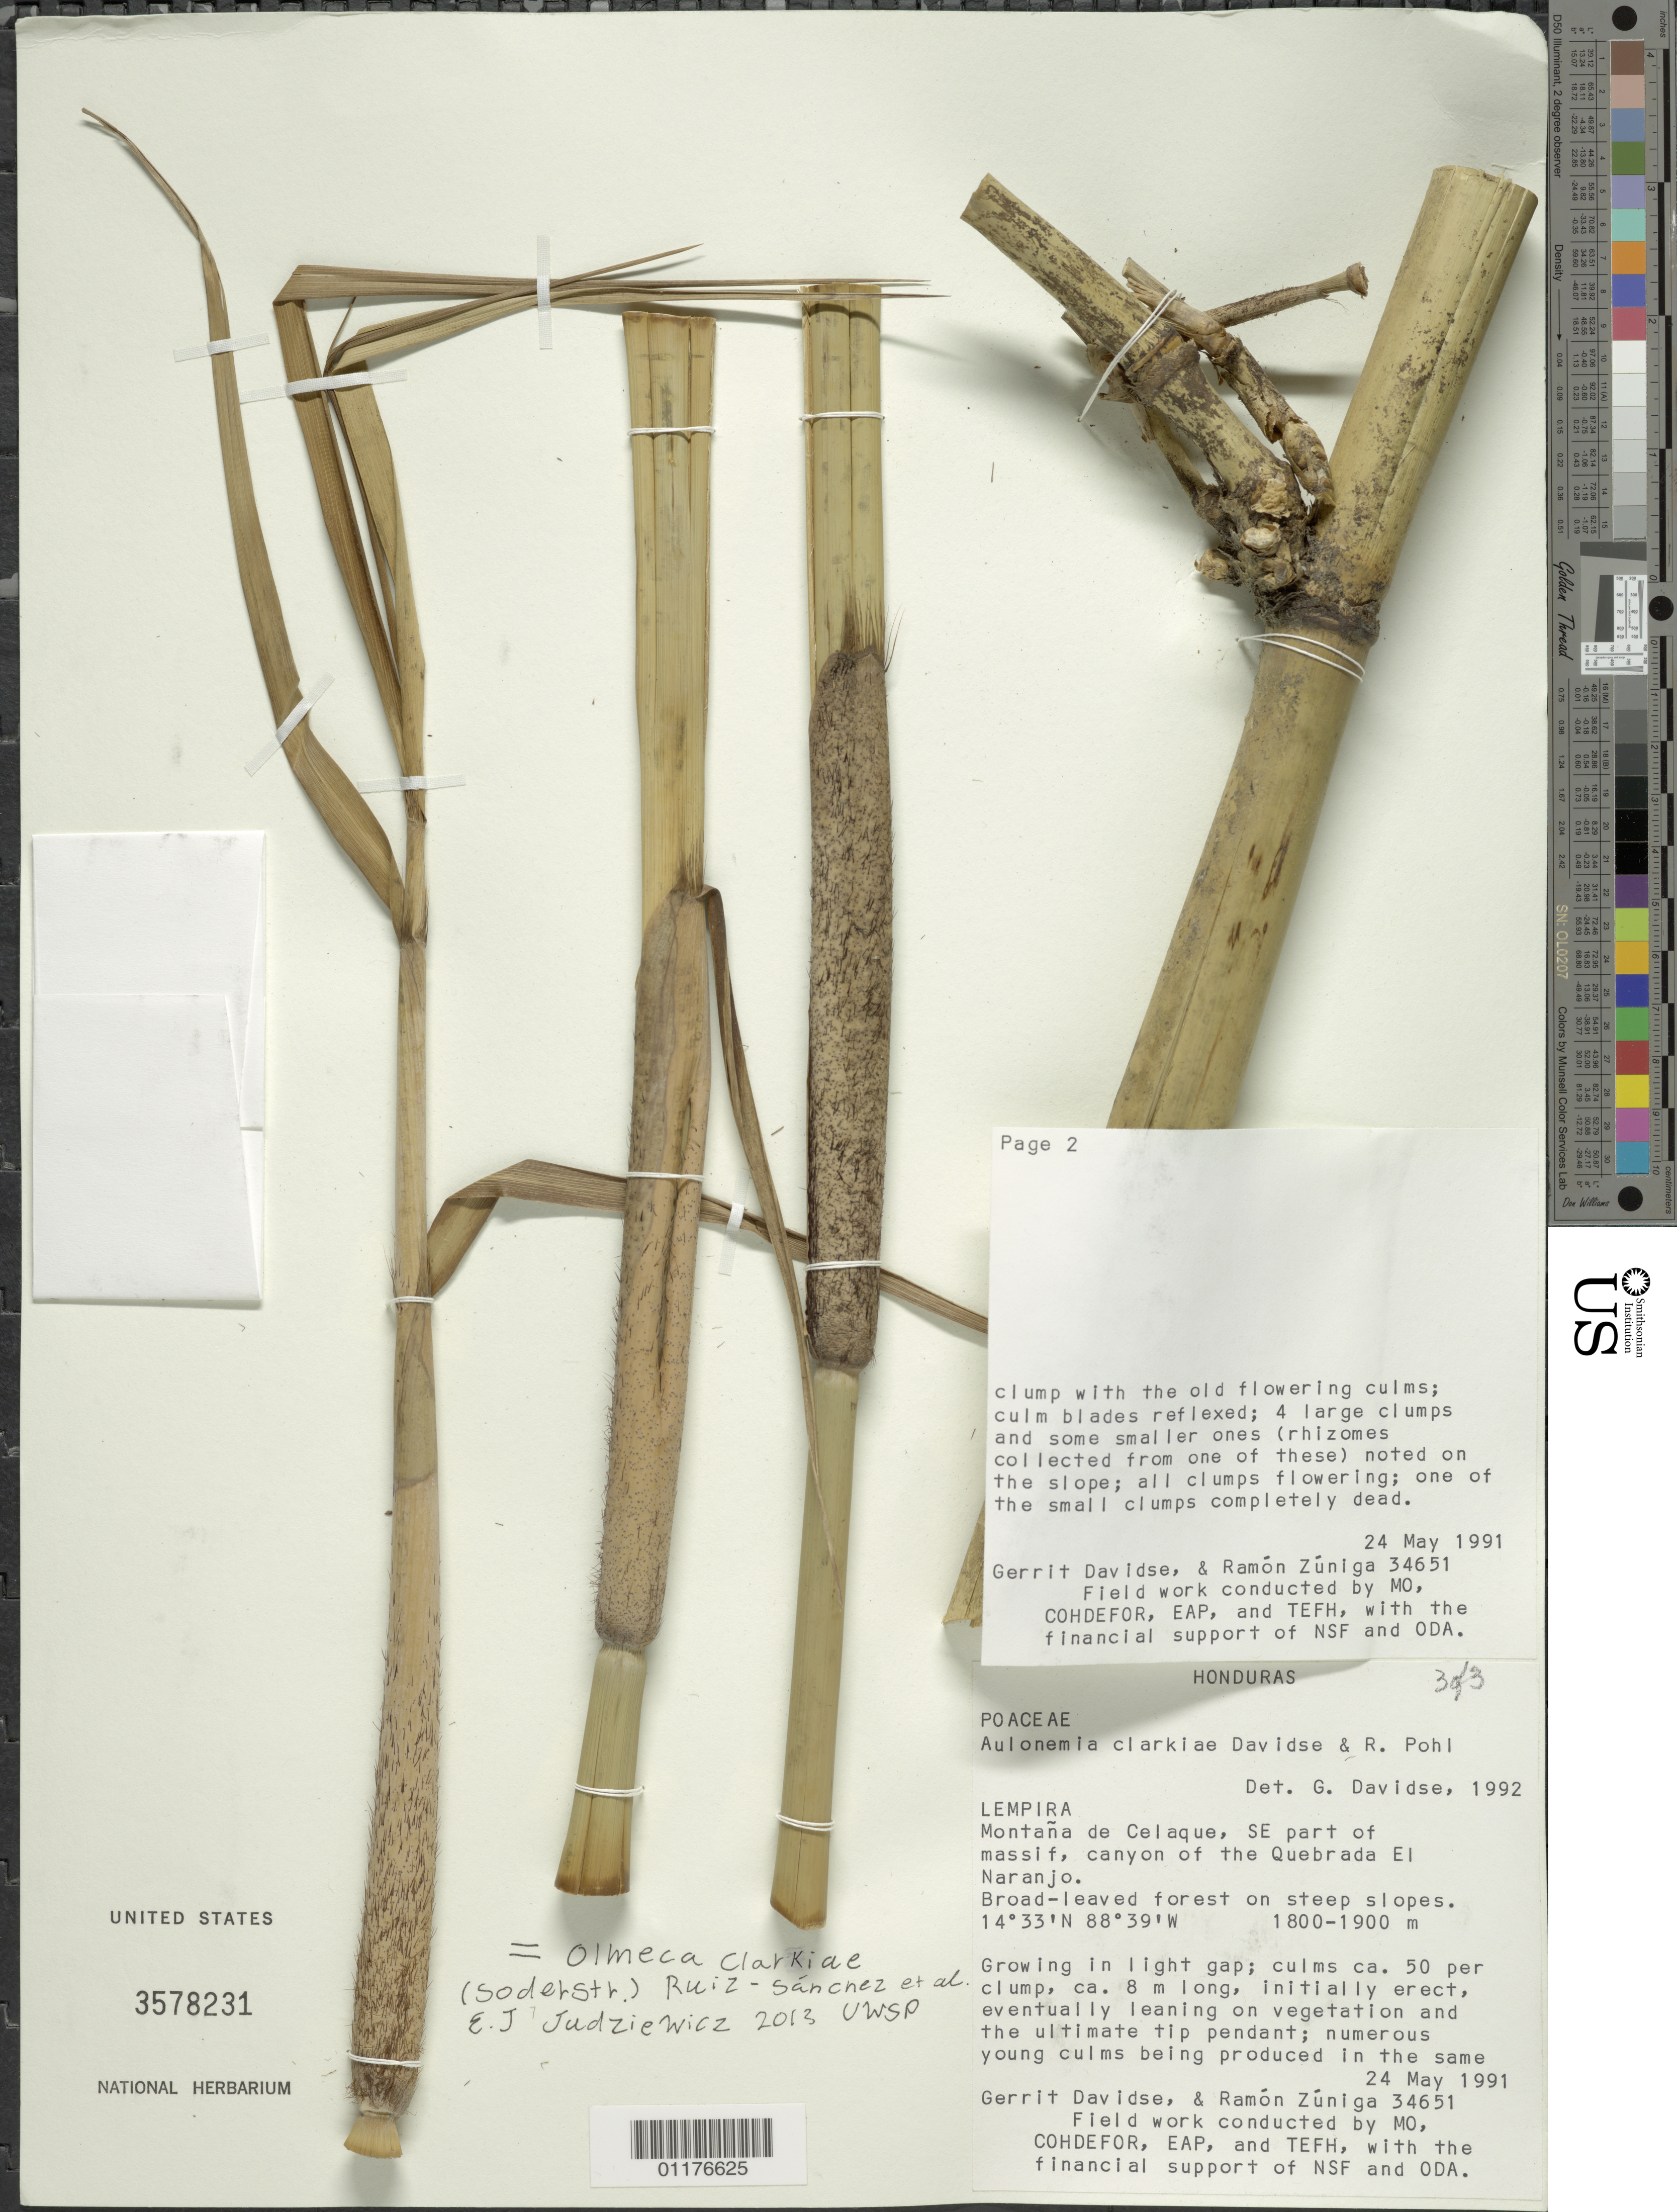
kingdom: Plantae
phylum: Tracheophyta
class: Liliopsida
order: Poales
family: Poaceae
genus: Olmeca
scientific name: Olmeca clarkiae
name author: (Davidse & R.W. Pohl) Ruíz-Sanchez et al.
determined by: Judziewicz, E. J.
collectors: G. Davidse & R. Zúñiga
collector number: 34651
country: Honduras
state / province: Lempira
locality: Montana de Celaque, SE part of massif, canyon of the Quebrada El Naranjo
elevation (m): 1800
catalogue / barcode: US 3578231